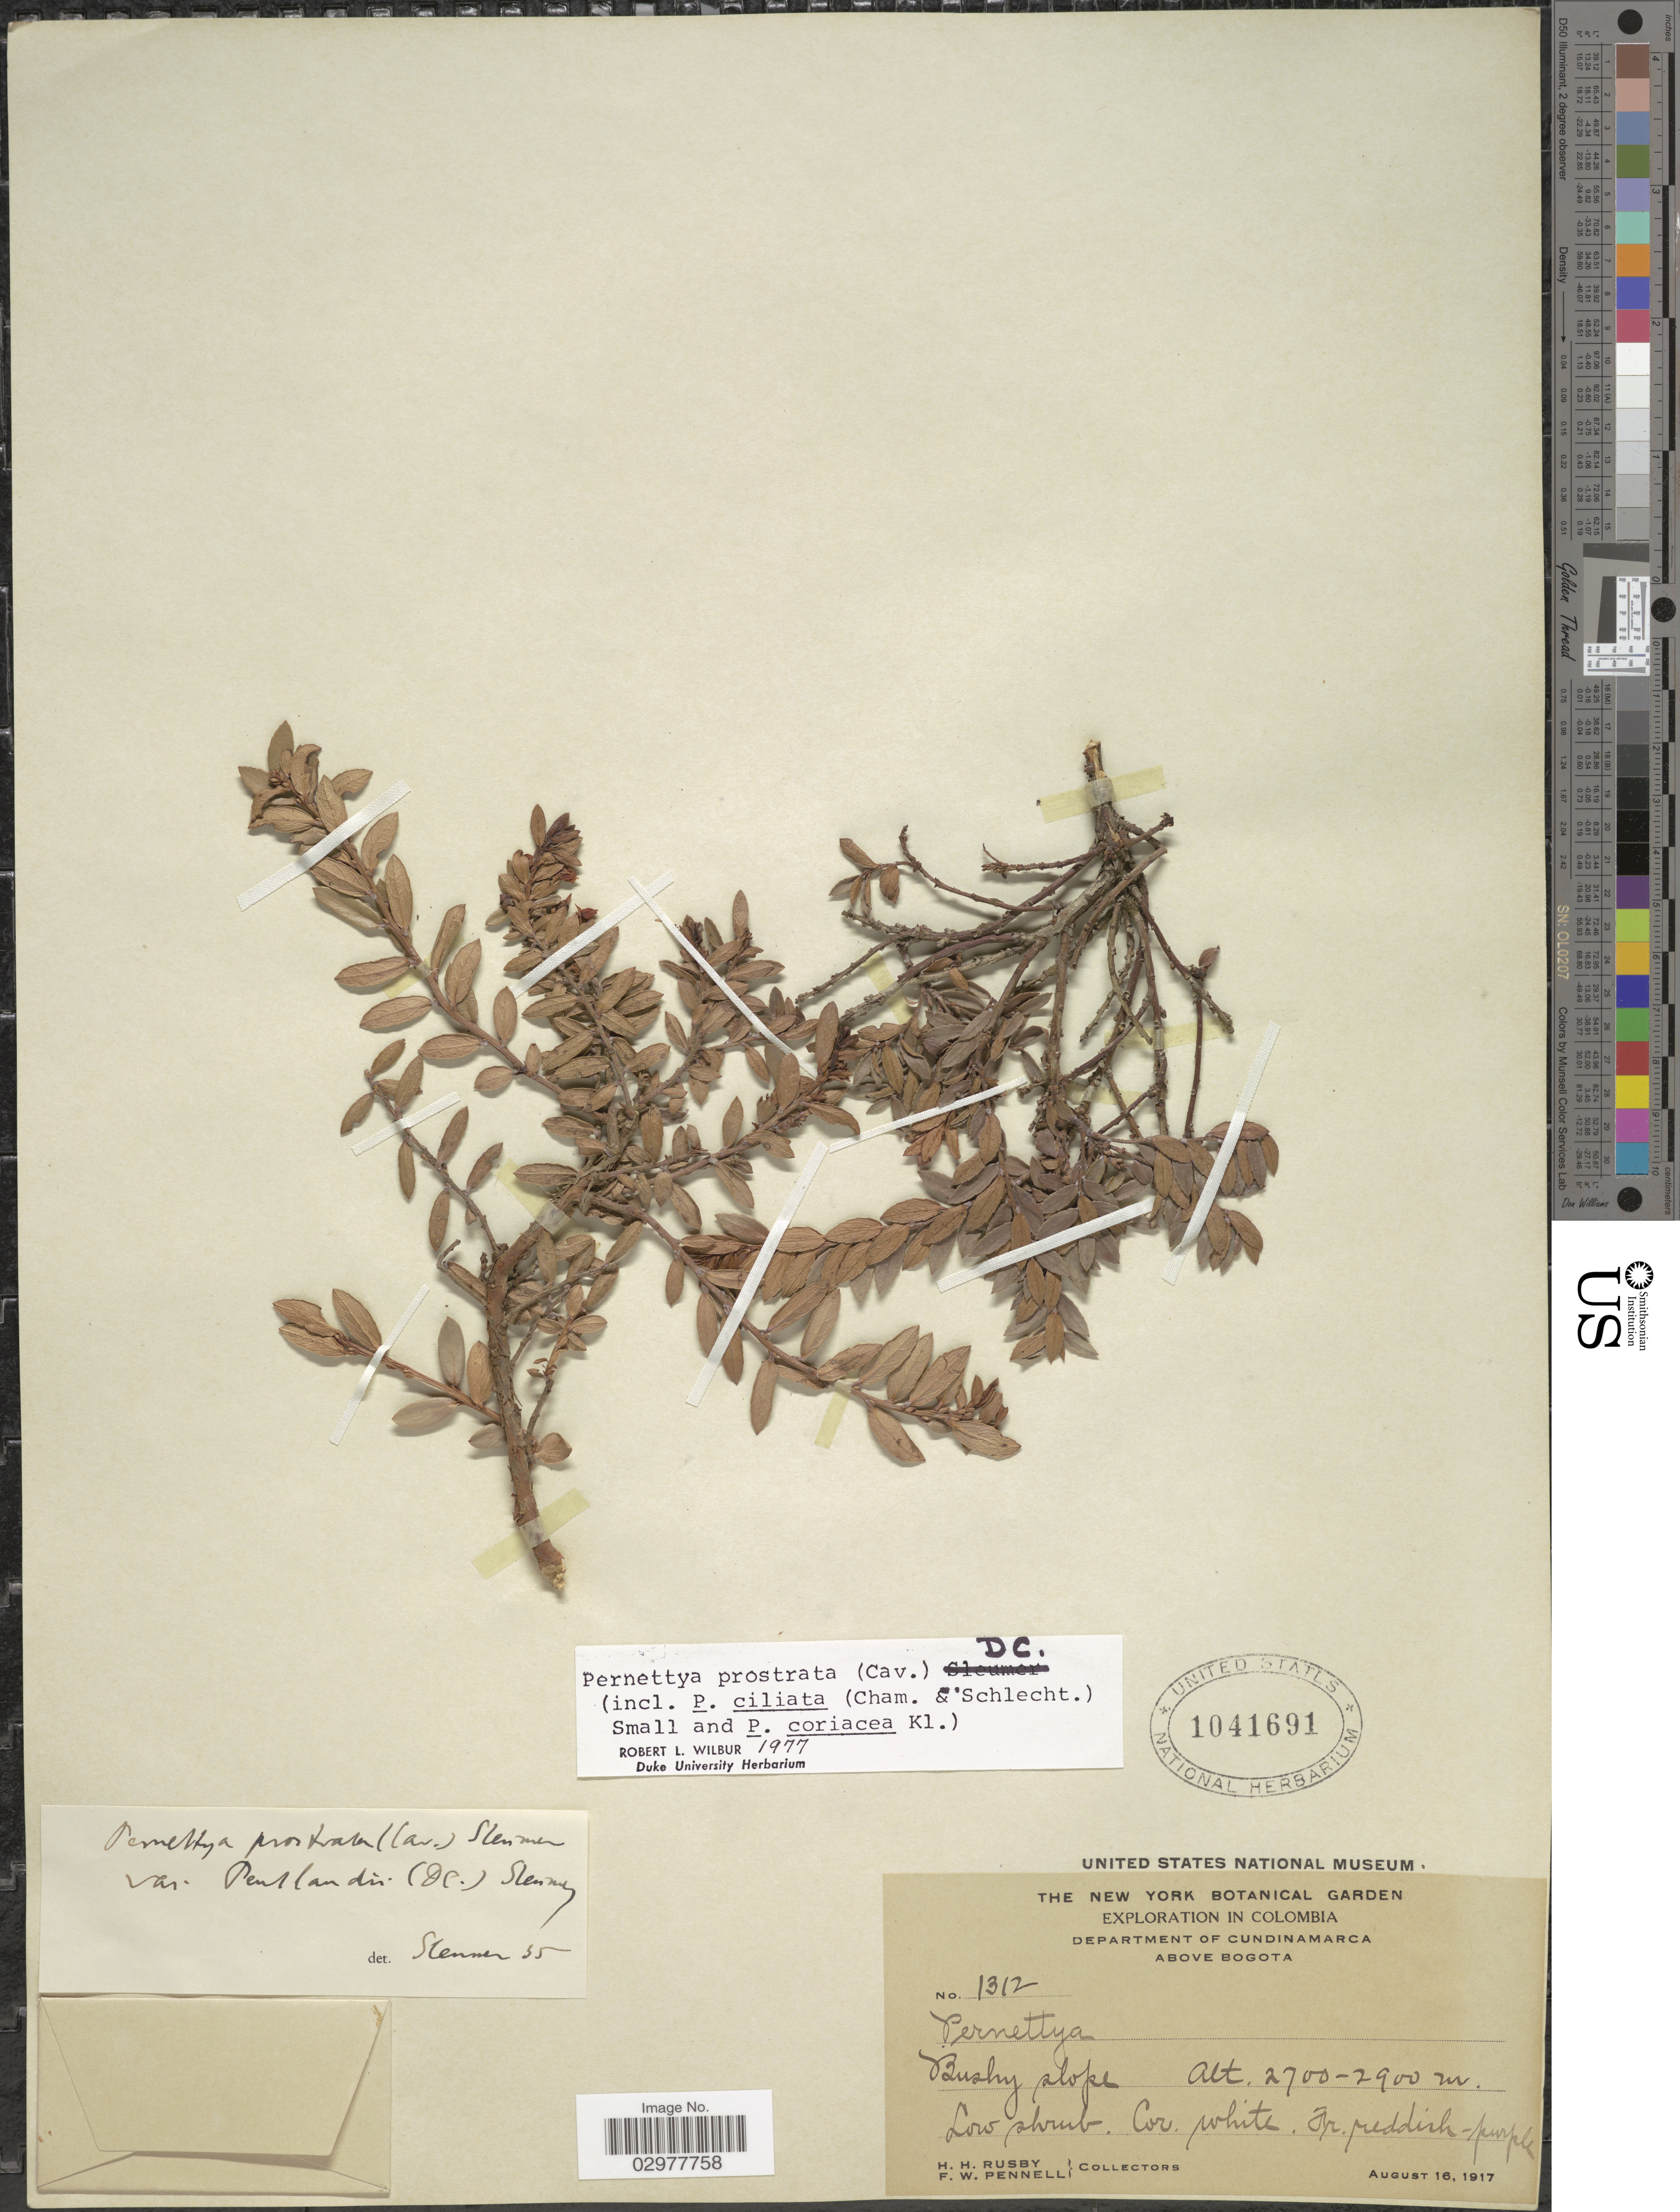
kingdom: Plantae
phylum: Tracheophyta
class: Magnoliopsida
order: Ericales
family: Ericaceae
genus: Pernettya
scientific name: Pernettya prostrata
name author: (Cav.) DC.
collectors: H. H. Rusby & F. W. Pennell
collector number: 1312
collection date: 1917-08-16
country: Colombia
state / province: Cundinamarca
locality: Department of Cundimaraca, Above Bogota.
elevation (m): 2700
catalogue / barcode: US 1041691